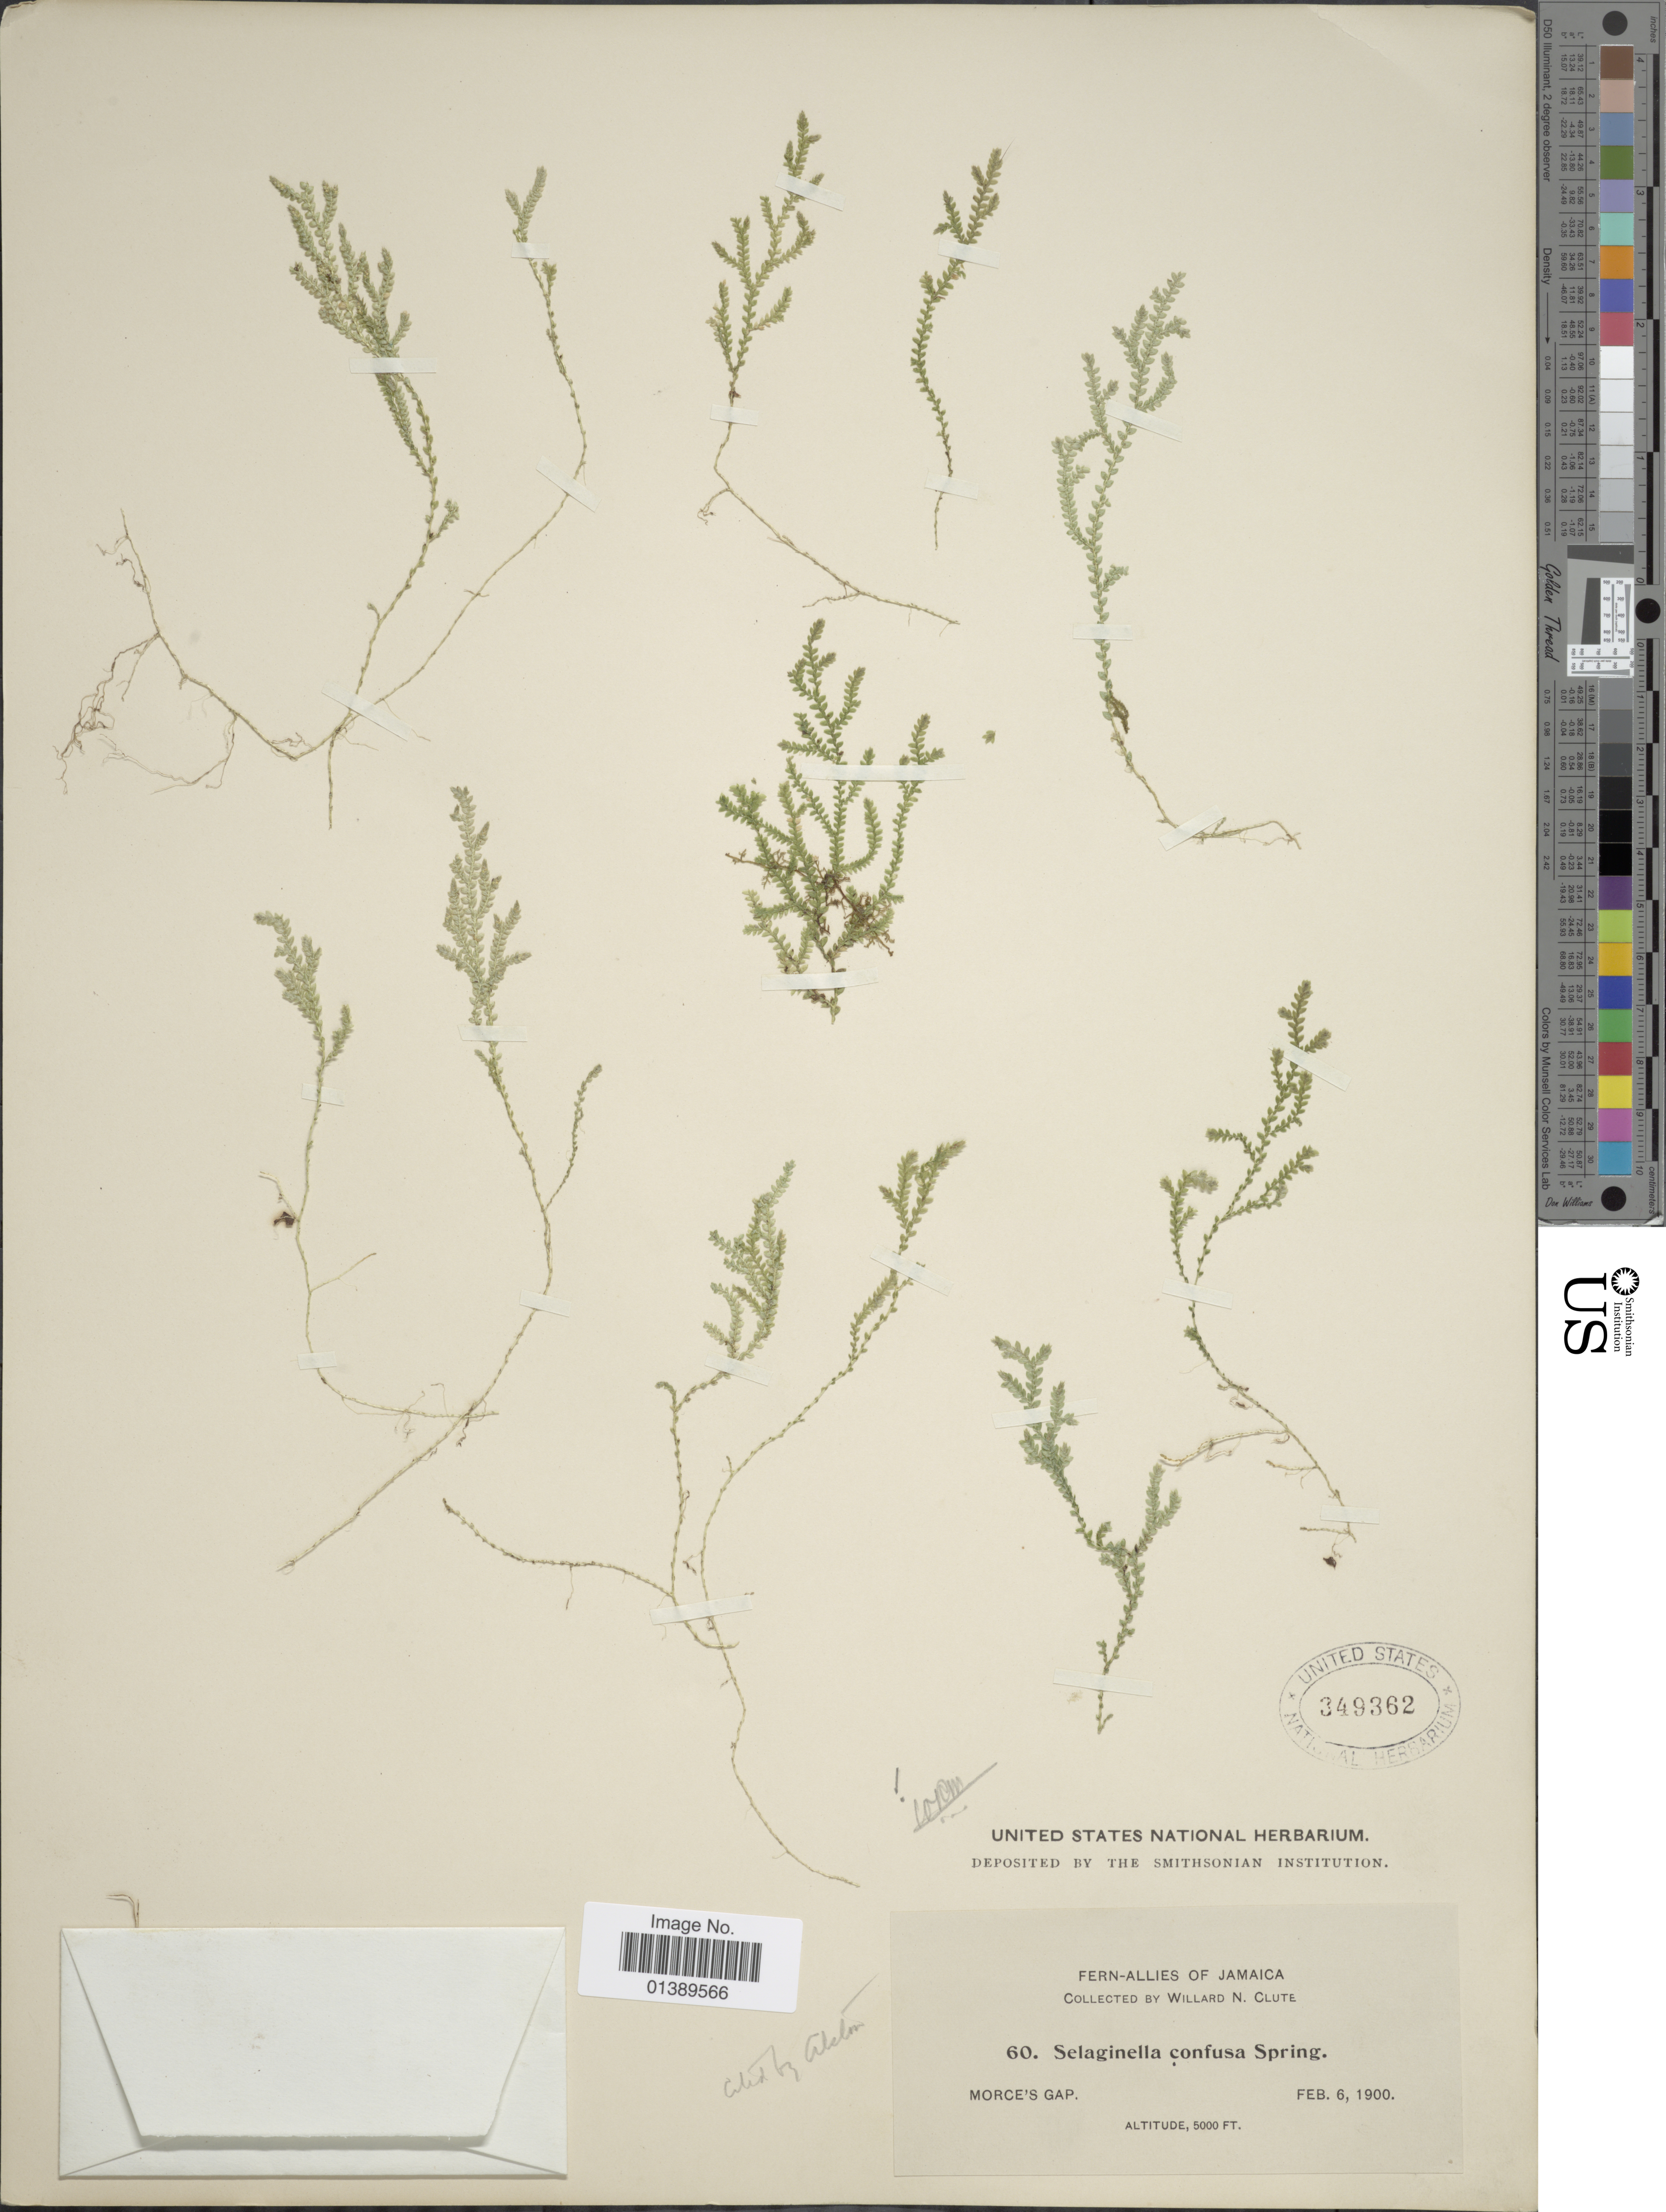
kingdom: Plantae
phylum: Tracheophyta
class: Lycopodiopsida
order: Selaginellales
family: Selaginellaceae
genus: Selaginella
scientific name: Selaginella confusa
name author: Spring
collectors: W. N. Clute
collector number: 60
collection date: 1900-02-06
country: Jamaica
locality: Morce's Gap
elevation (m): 1524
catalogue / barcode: US 349362